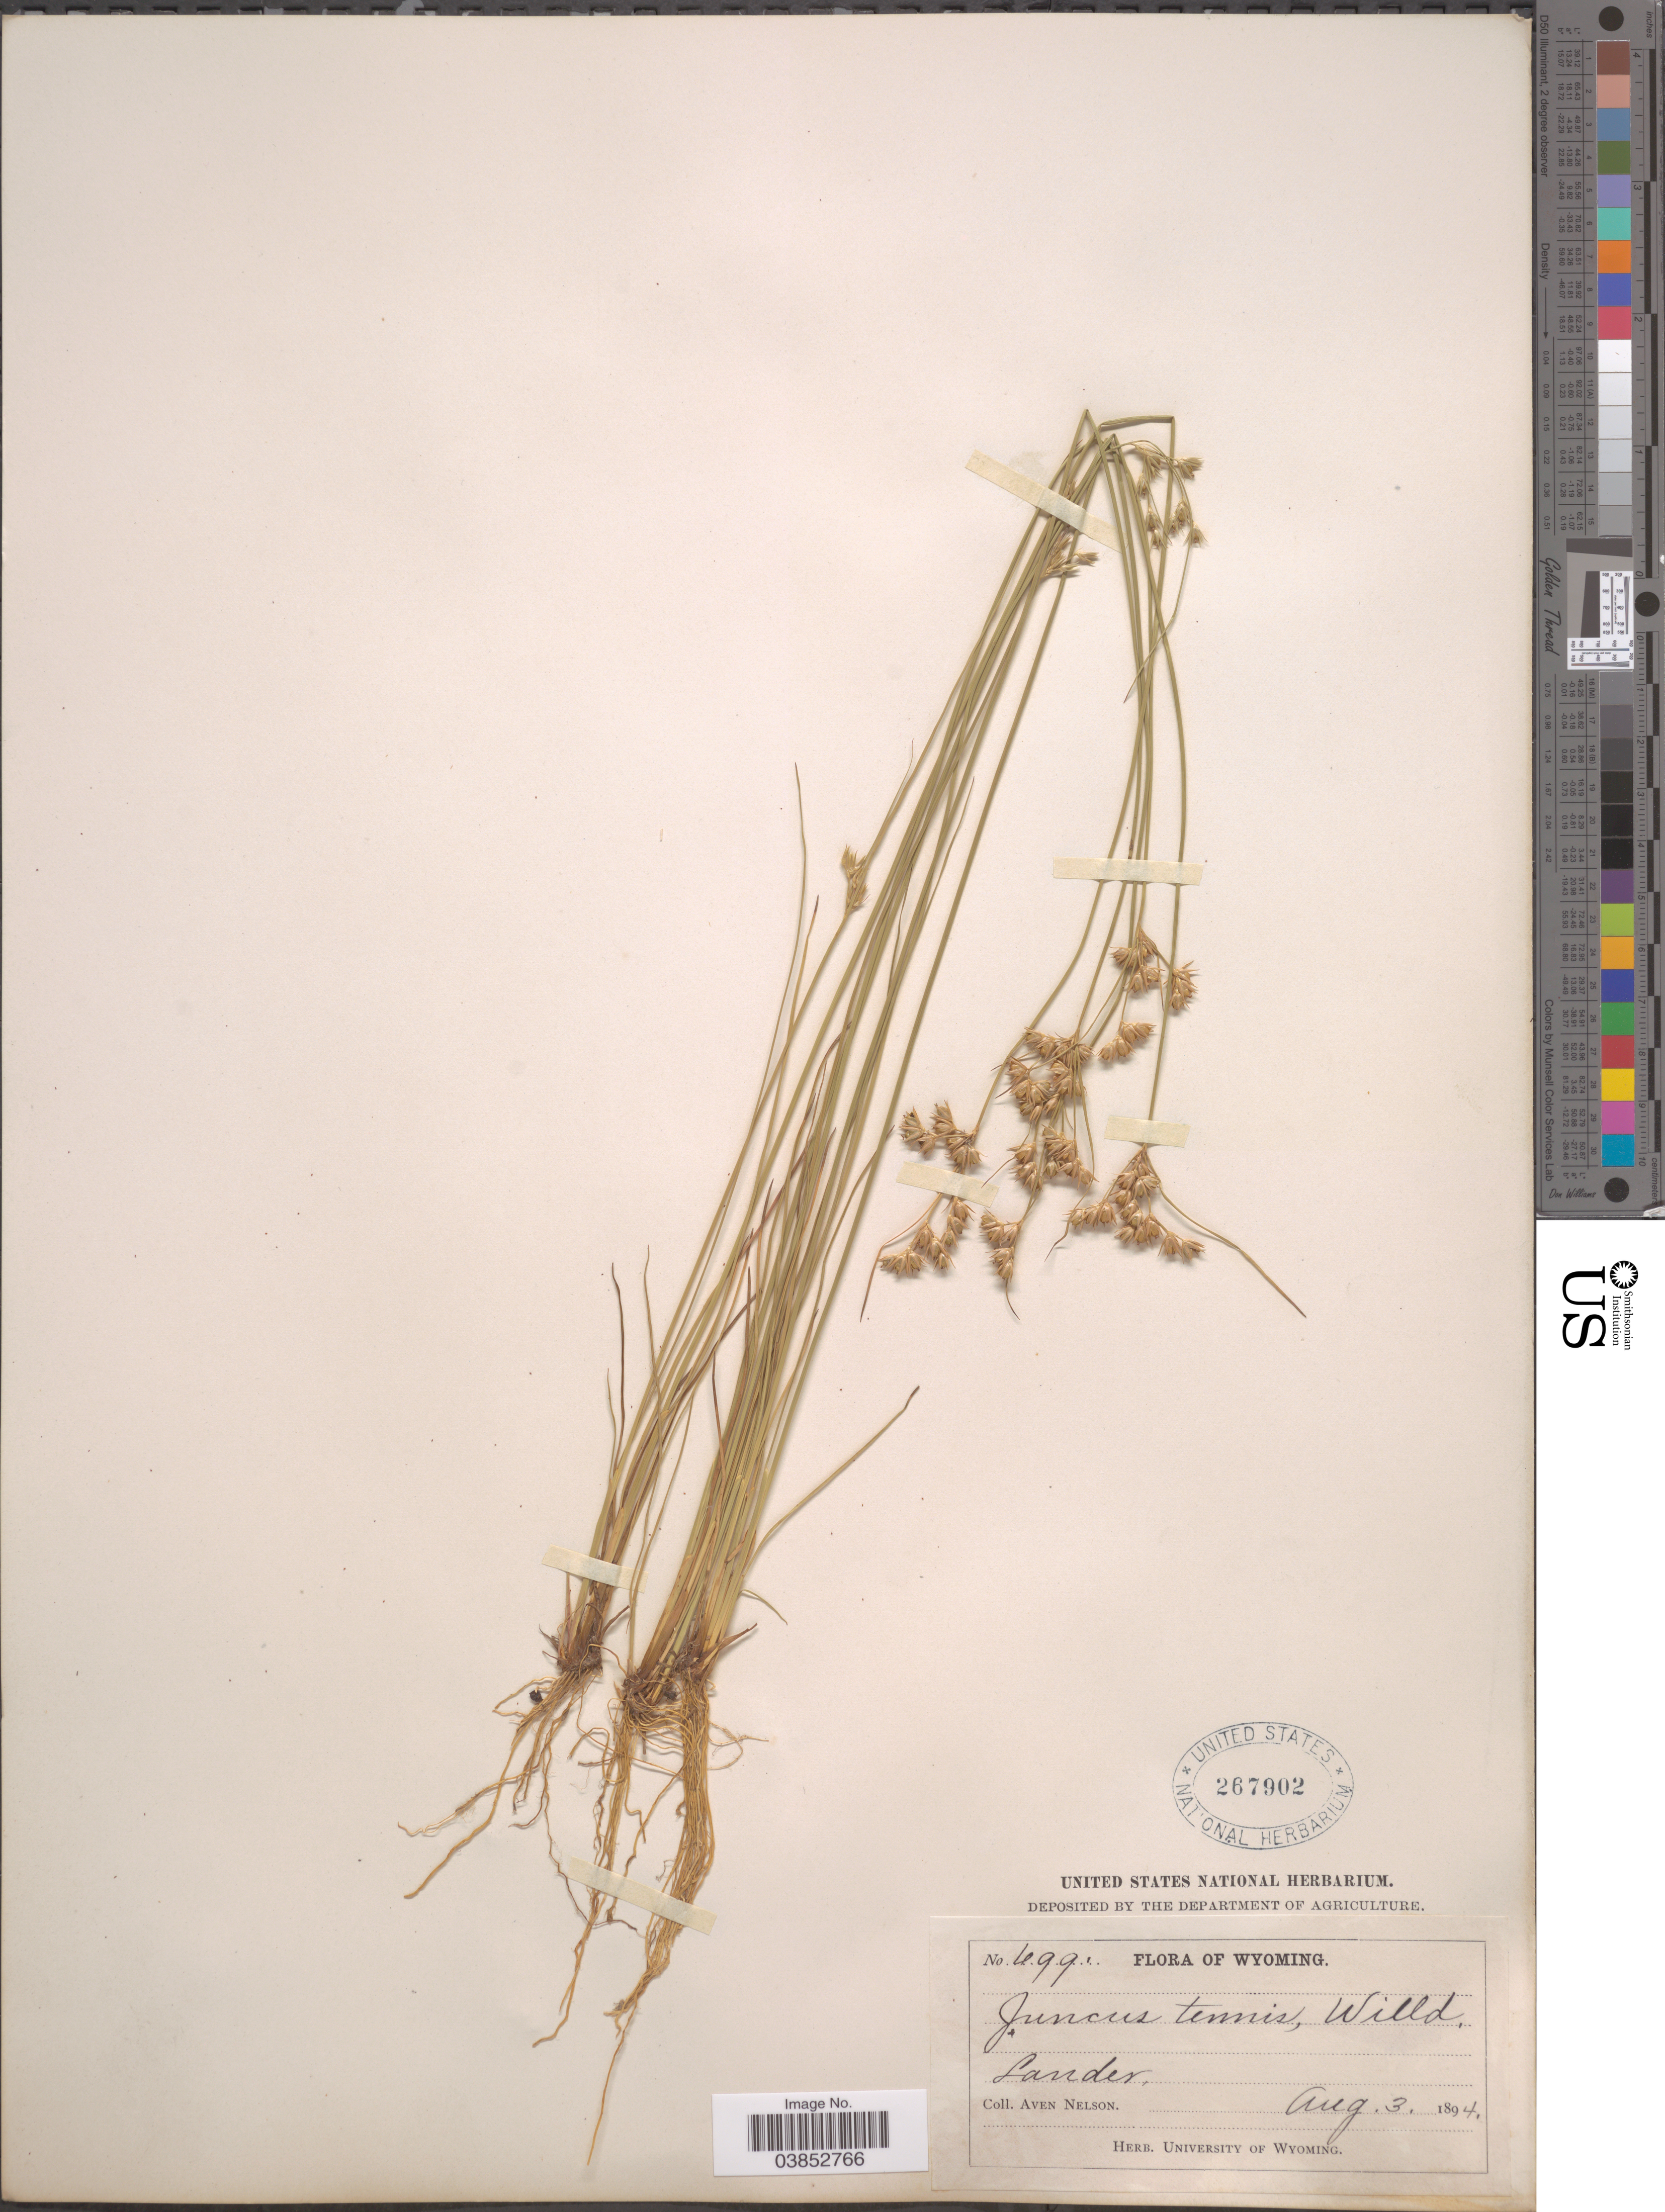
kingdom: Plantae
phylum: Tracheophyta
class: Liliopsida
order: Poales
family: Juncaceae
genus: Juncus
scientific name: Juncus dudleyi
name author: Wiegand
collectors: A. Nelson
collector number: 699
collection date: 1894-08-03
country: United States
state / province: Wyoming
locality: Lander.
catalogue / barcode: US 267902